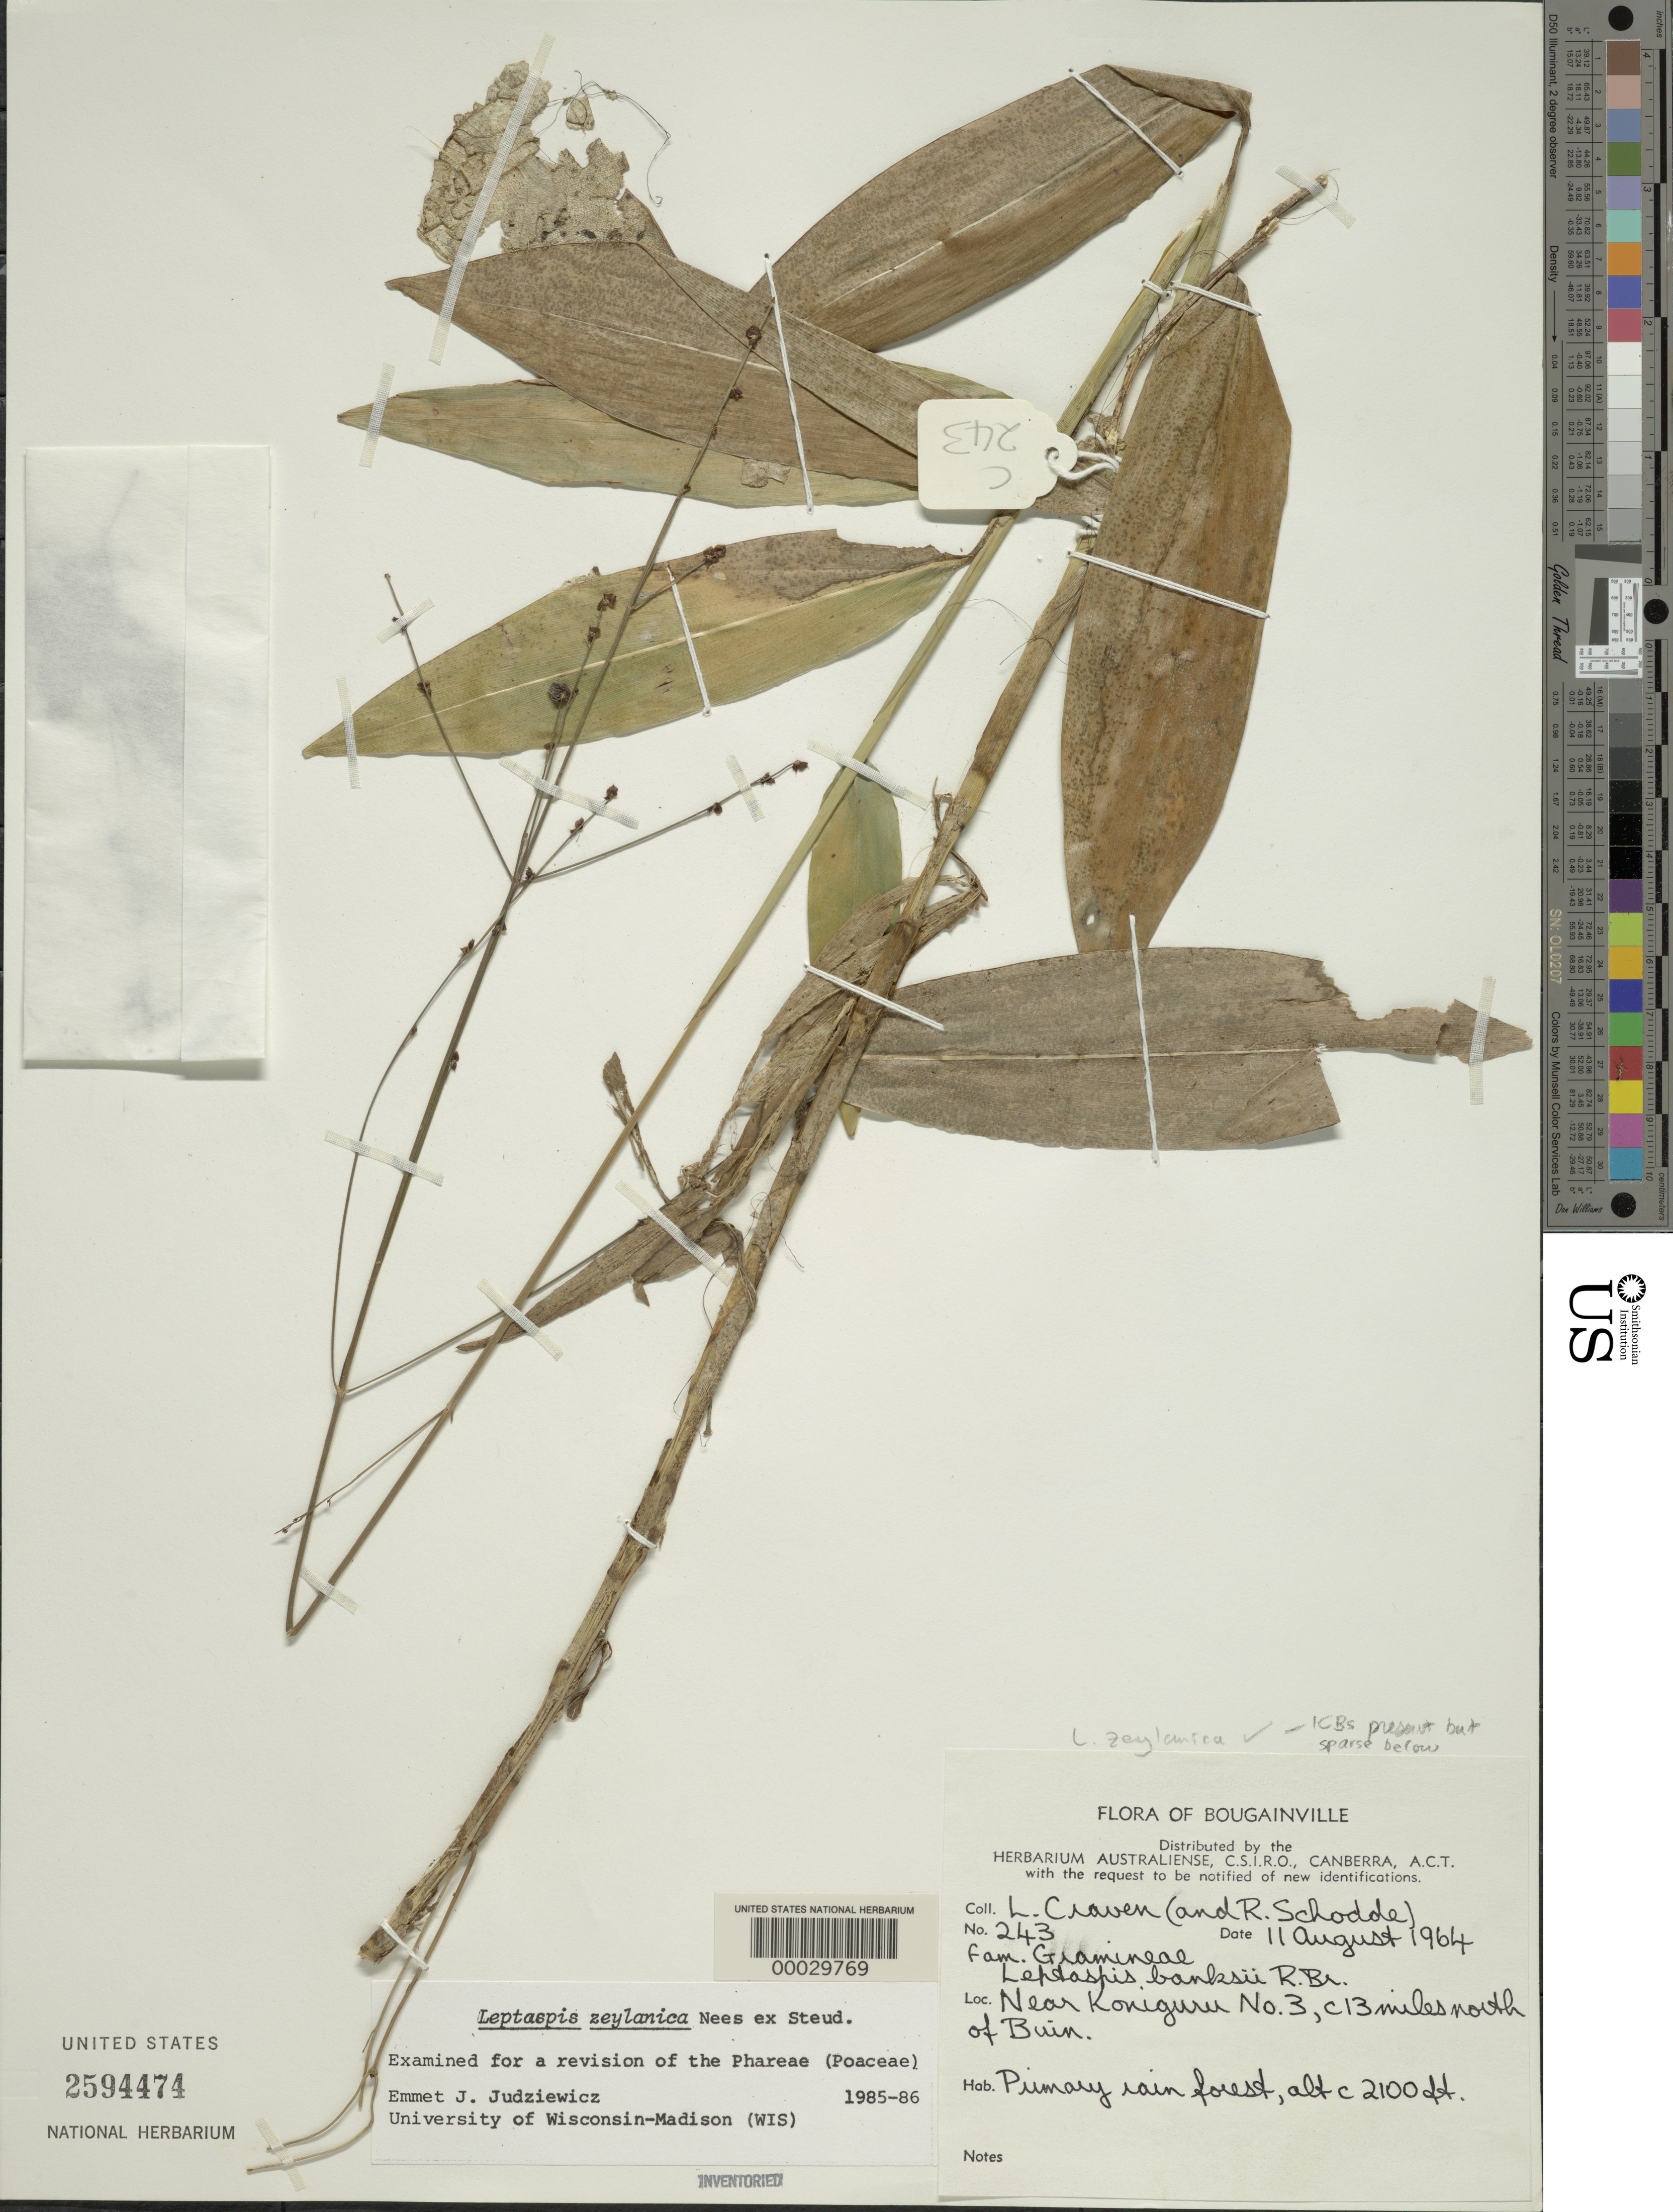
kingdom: Plantae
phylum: Tracheophyta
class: Liliopsida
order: Poales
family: Poaceae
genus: Leptaspis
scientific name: Leptaspis zeylanica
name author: Nees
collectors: L. A. Craven & R. Schodde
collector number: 243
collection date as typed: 11 Aug 1964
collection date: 1964-08-11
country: Papua New Guinea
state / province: Bougainville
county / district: Buin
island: Bougainville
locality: Koniguru no. 3, buin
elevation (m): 641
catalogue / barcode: US 2594474